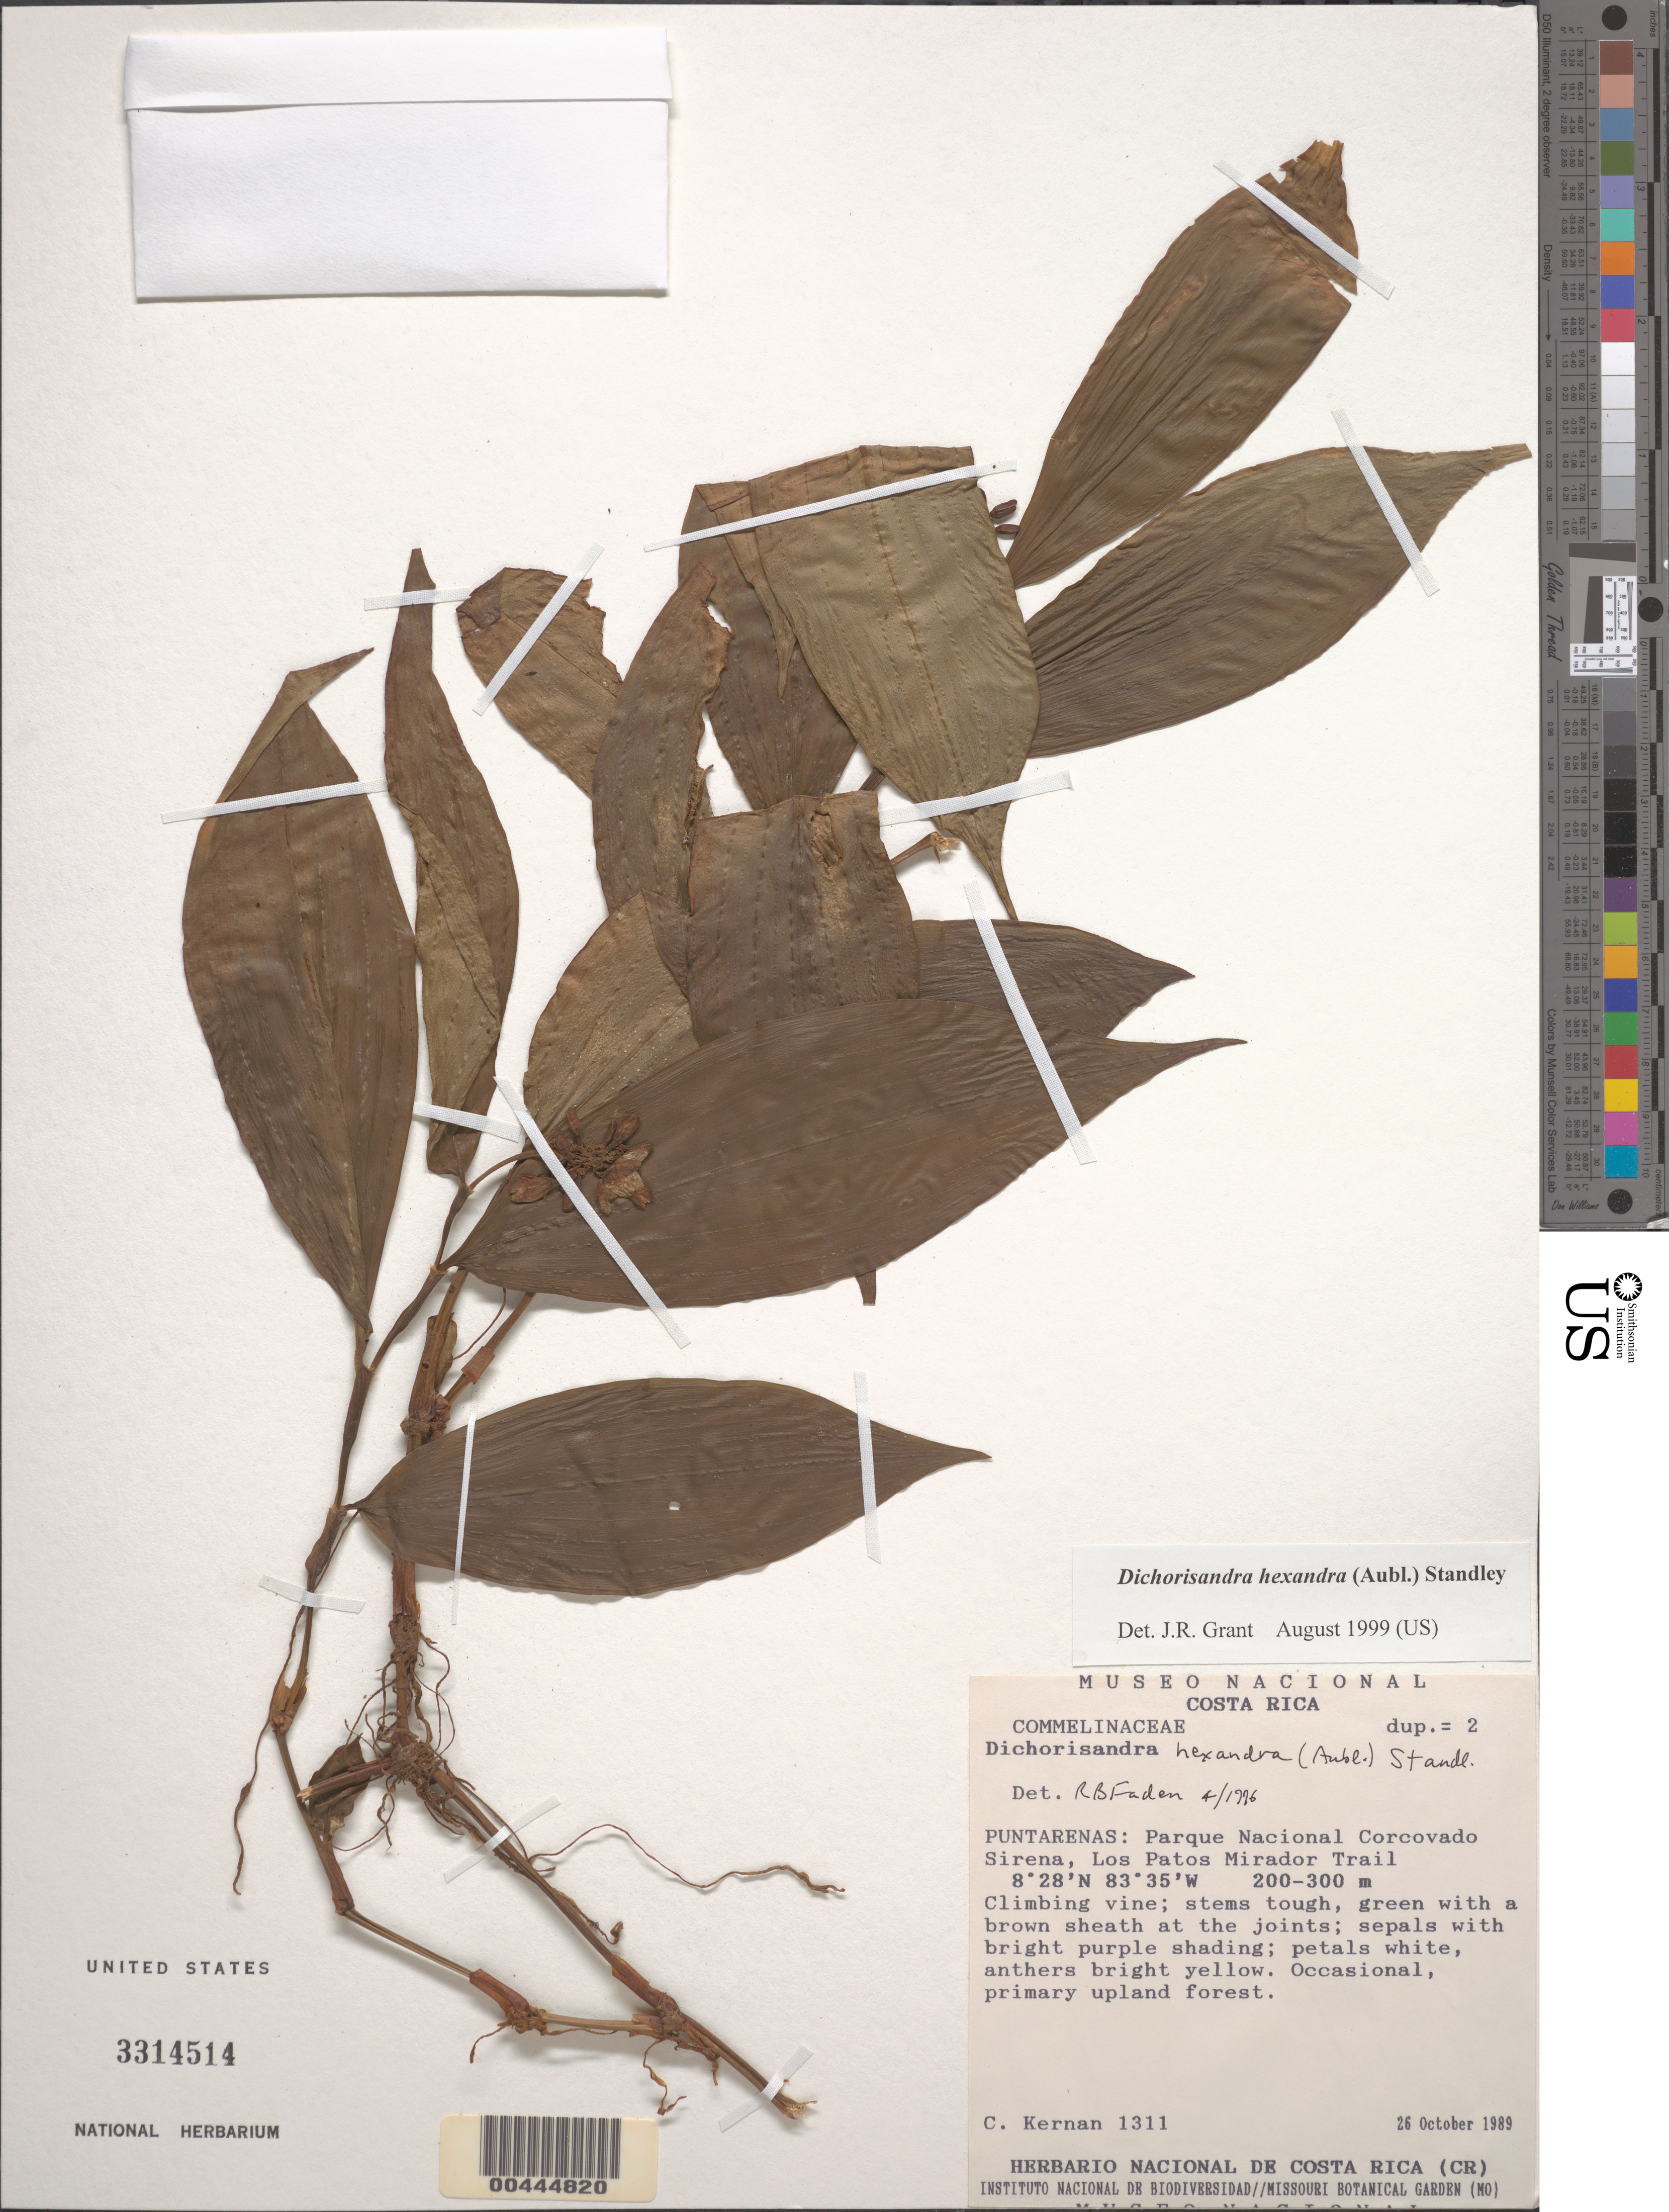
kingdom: Plantae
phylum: Tracheophyta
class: Liliopsida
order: Commelinales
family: Commelinaceae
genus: Dichorisandra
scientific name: Dichorisandra hexandra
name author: (Aubl.) Standl.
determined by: Faden, Robert B., (US), Smithsonian Institution - National Museum of Natural History (UNITED STATES)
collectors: C. Kernan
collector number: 1311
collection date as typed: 25 Oct 1989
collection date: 1989-10-25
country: Costa Rica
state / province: Puntarenas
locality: Corcovado sirena national park, los patos mirador trail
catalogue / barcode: US 3314514